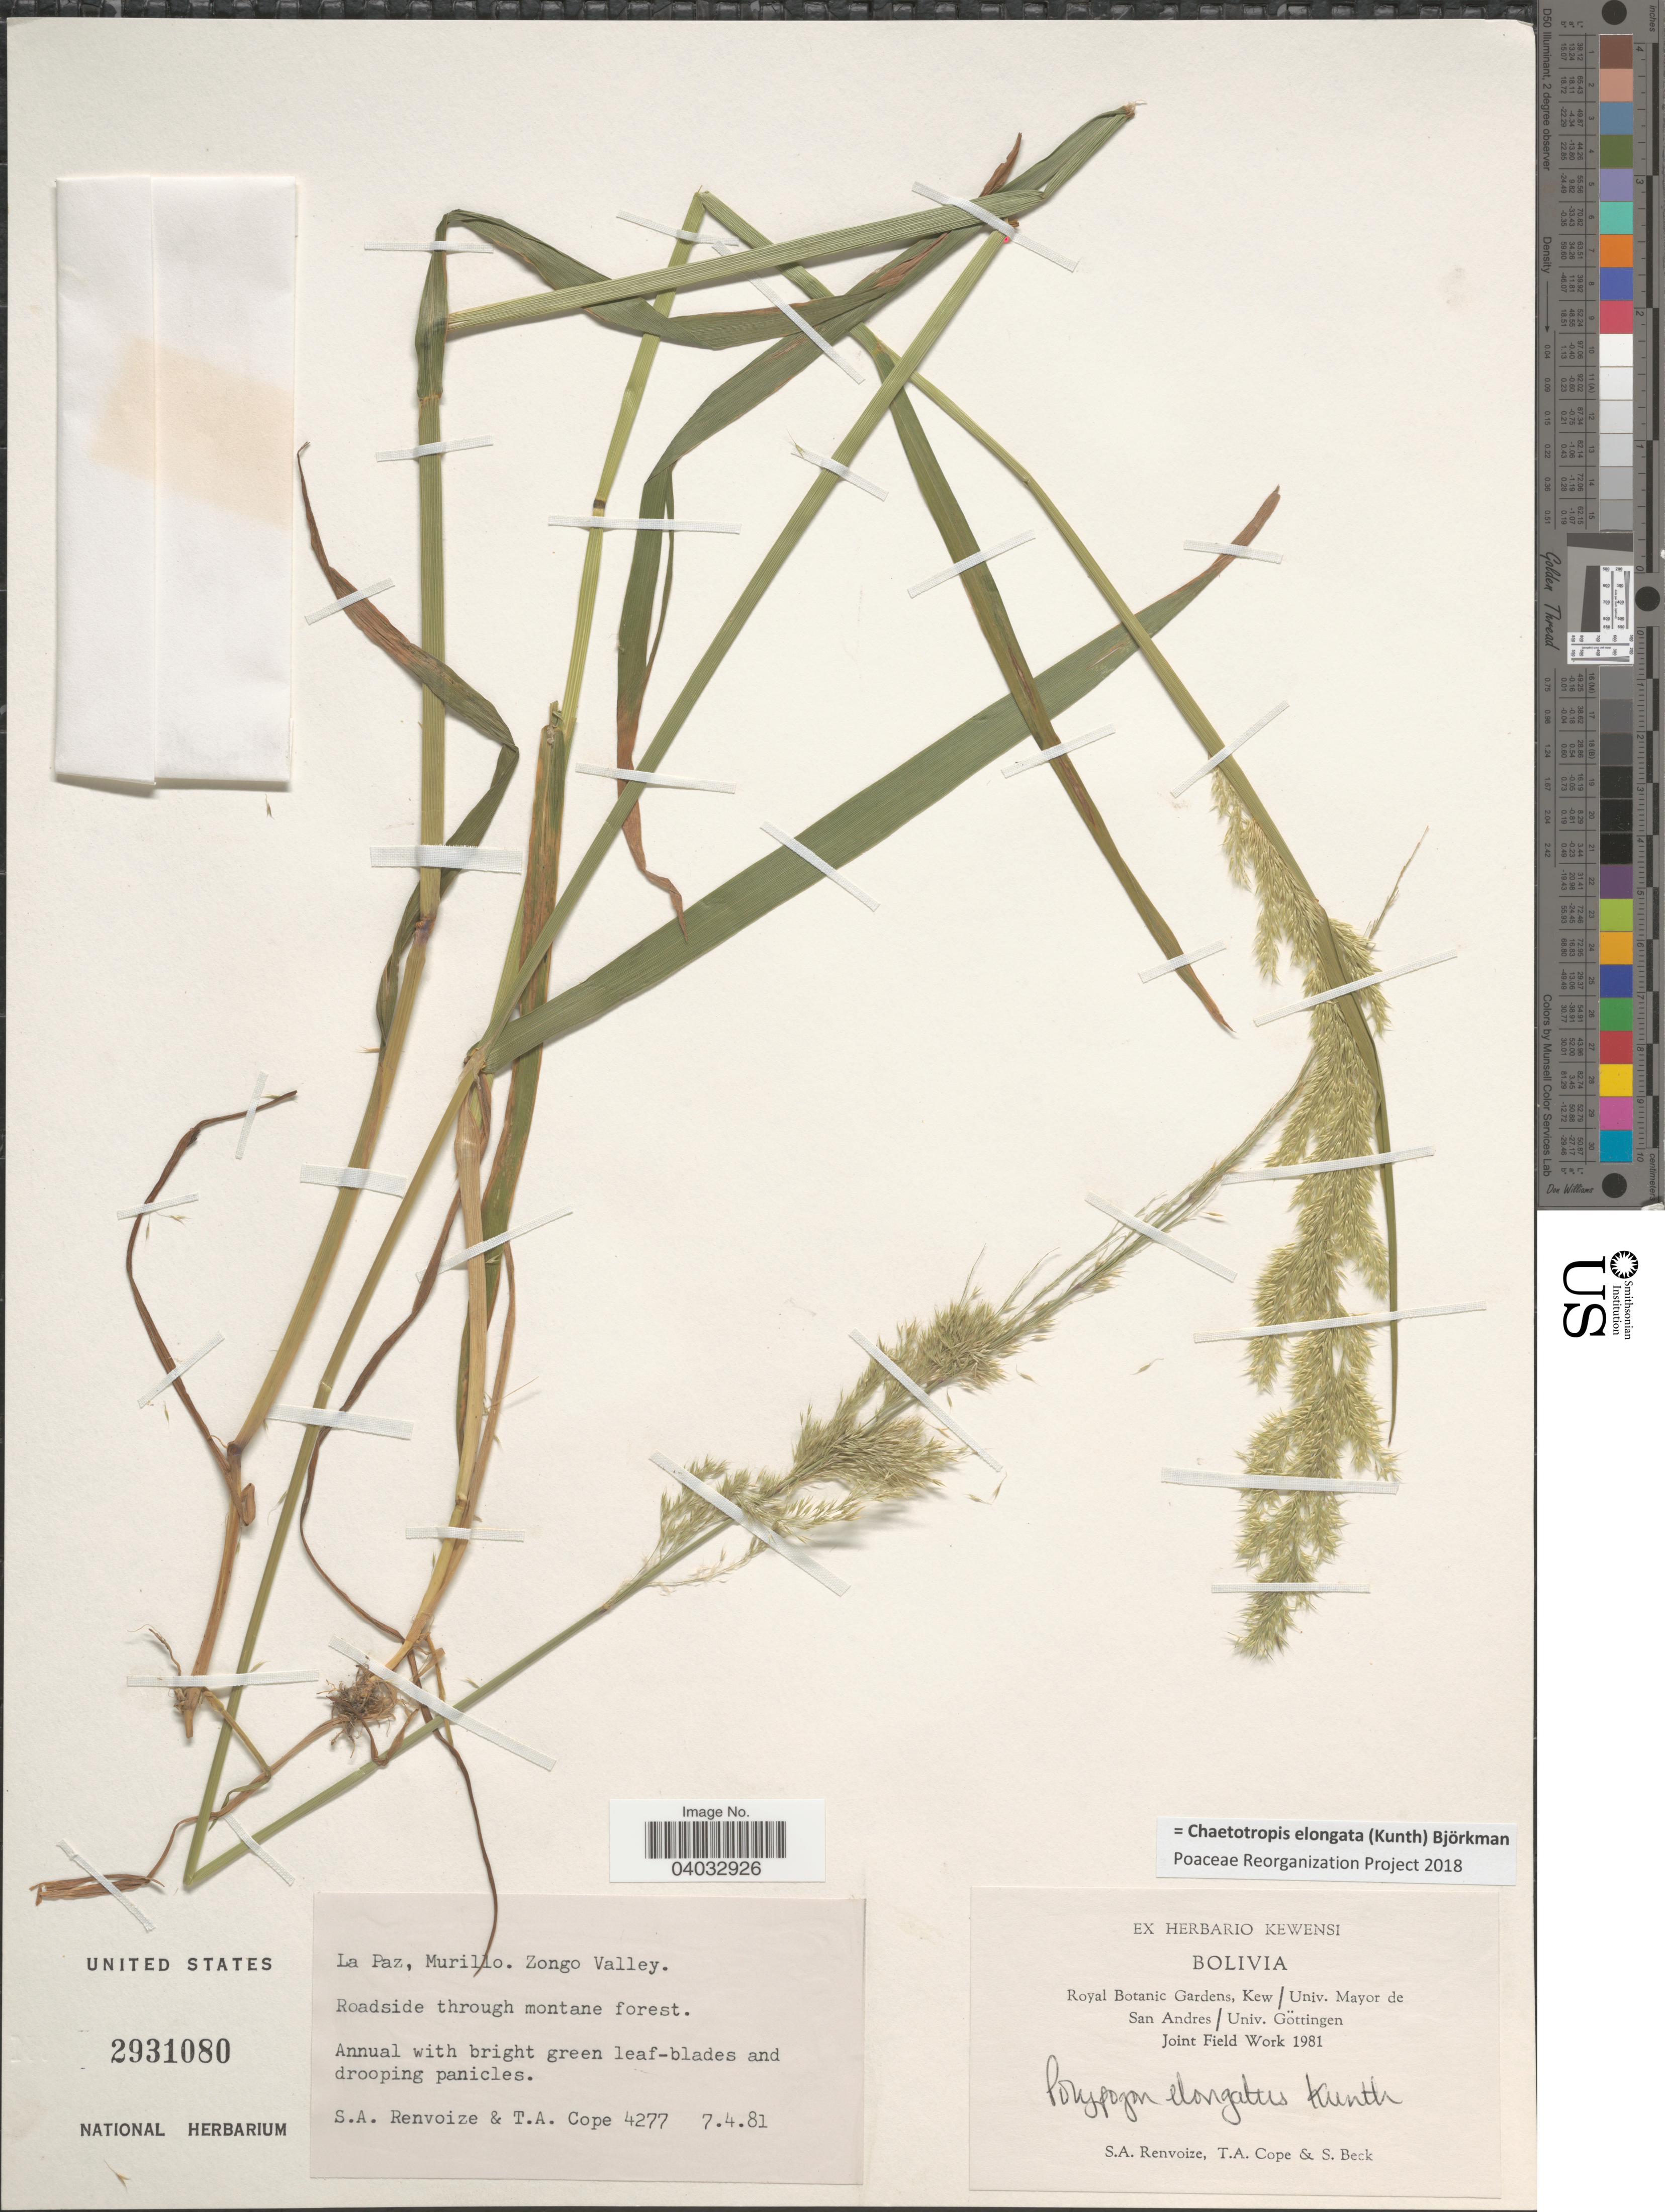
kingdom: Plantae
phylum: Tracheophyta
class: Liliopsida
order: Poales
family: Poaceae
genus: Chaetotropis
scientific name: Chaetotropis elongata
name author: (Kunth) Björkman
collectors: S. A. Renvoize, T. A. Cope & S. G. Beck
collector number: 4277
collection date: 1981-04-07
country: Bolivia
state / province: La Paz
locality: Murillo. Zongo Valley. Roadside through montane forest.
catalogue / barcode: US 2931080